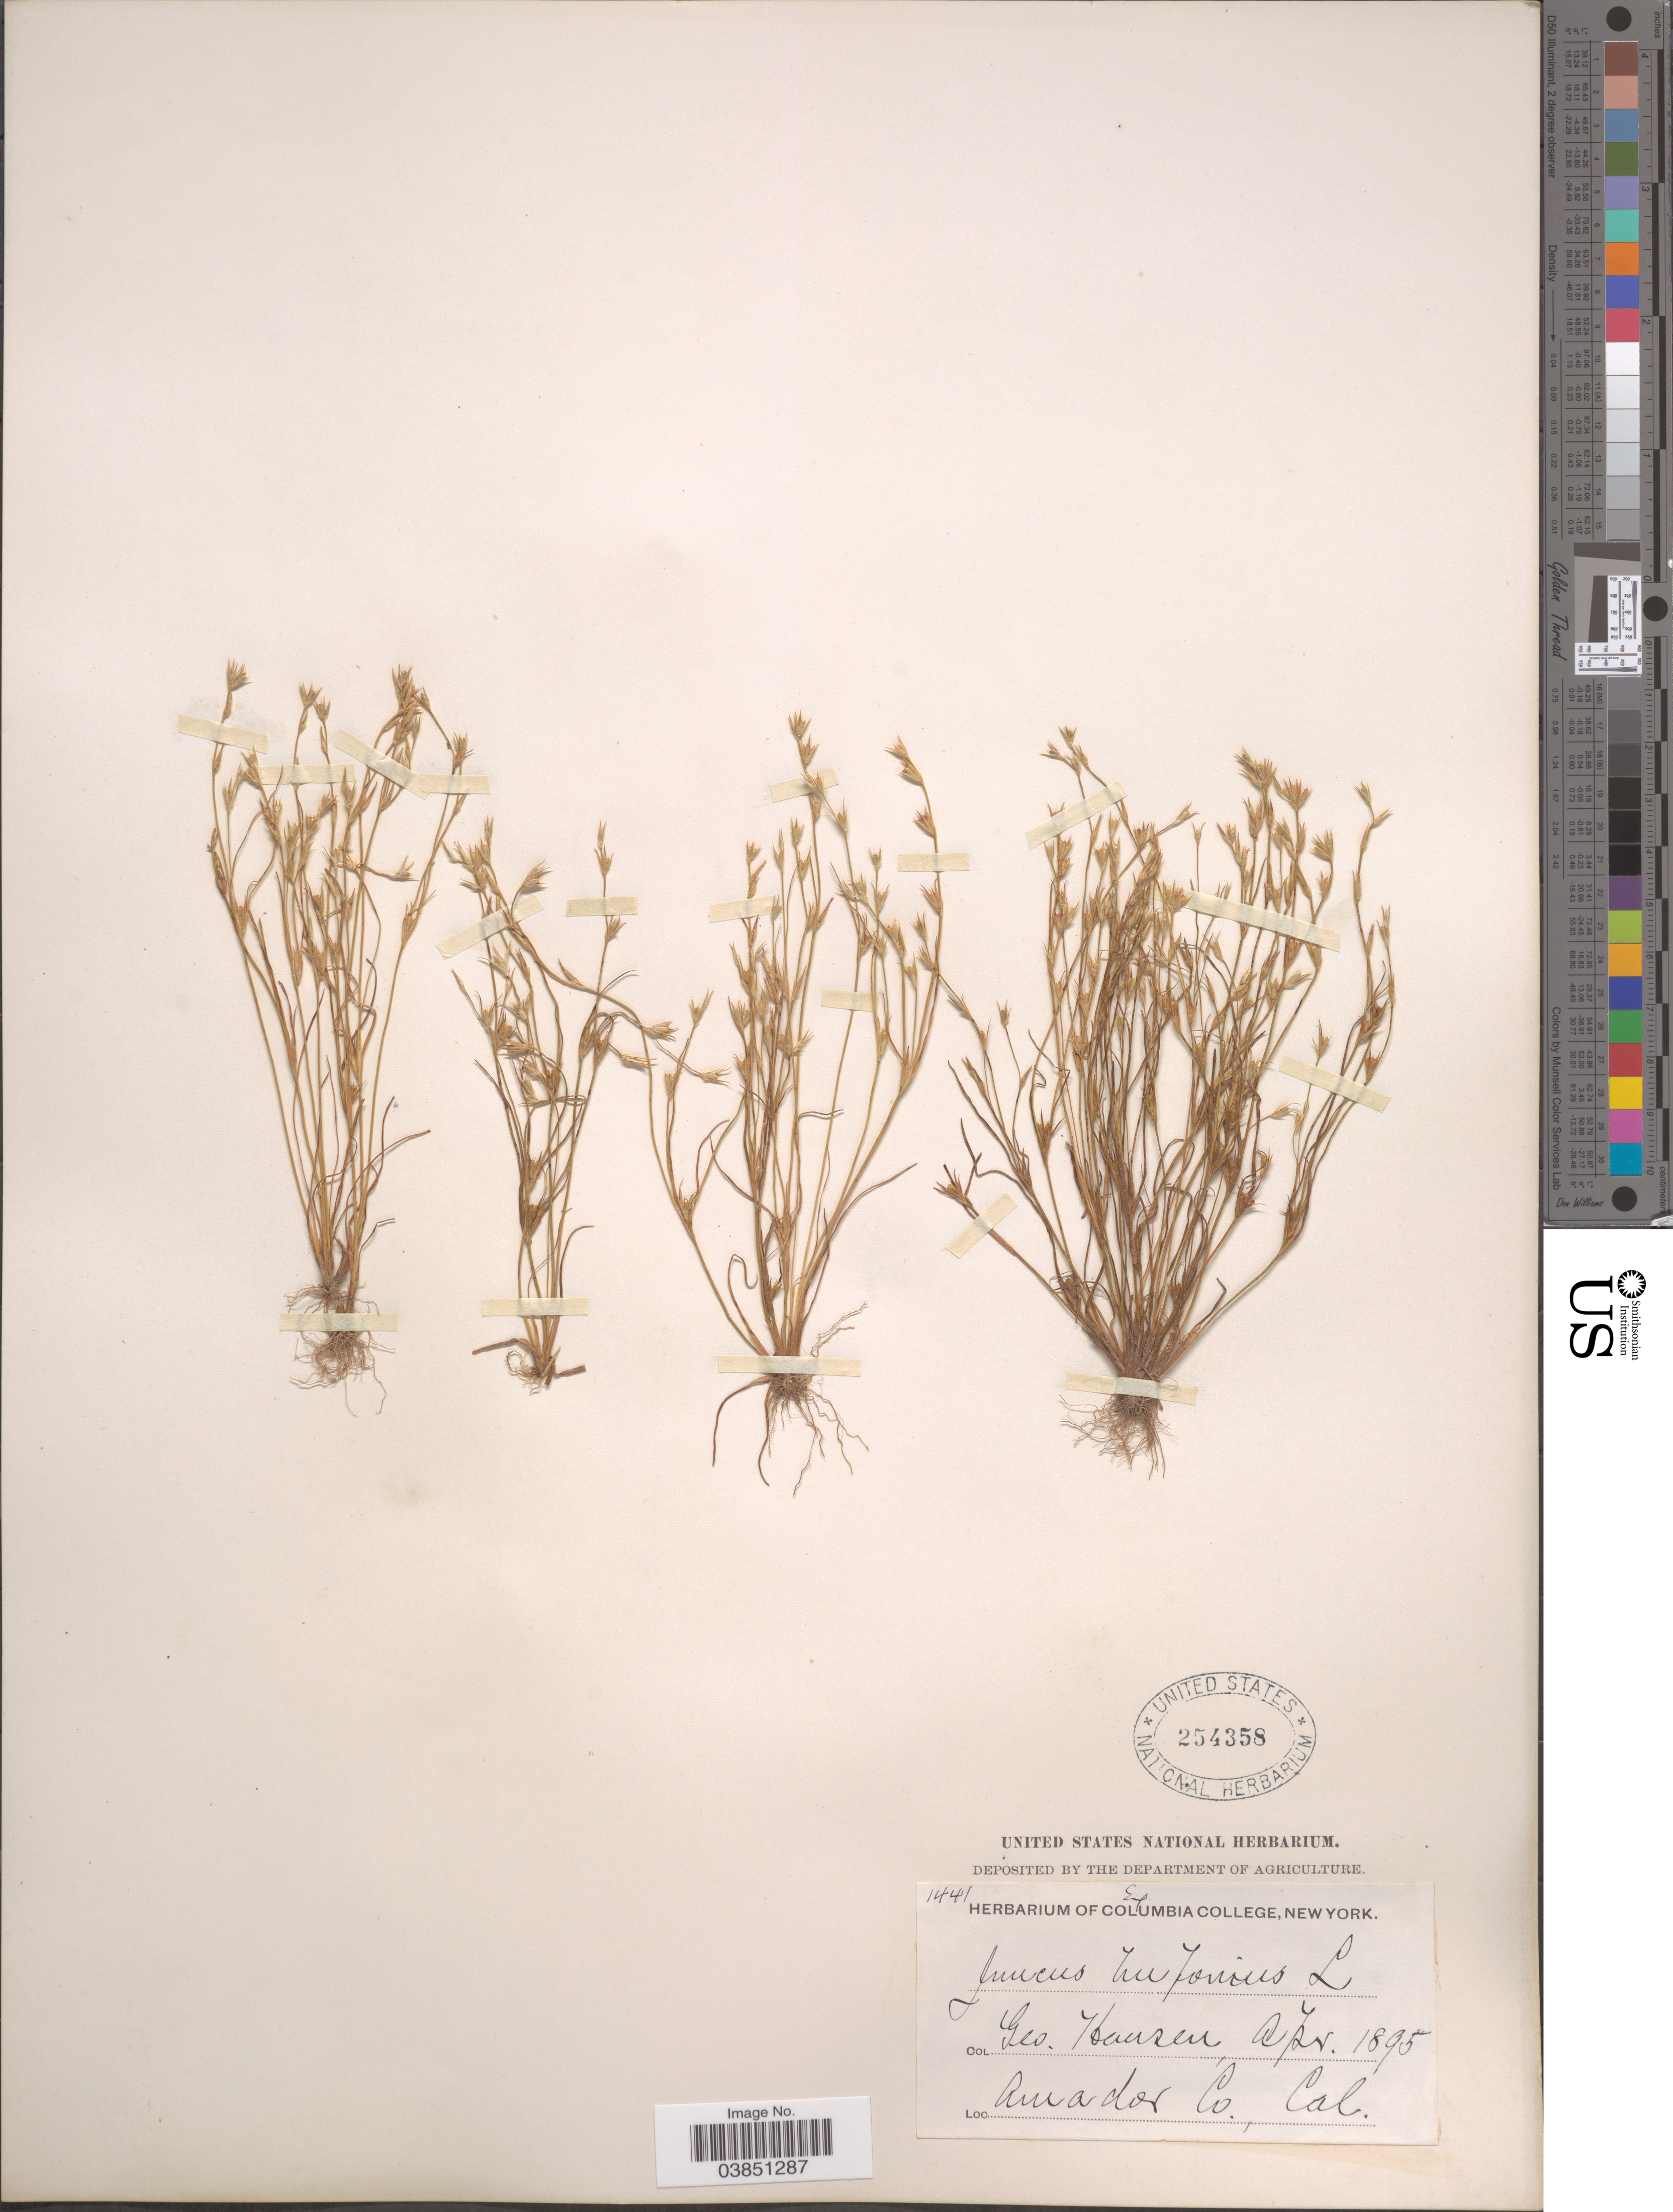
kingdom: Plantae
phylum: Tracheophyta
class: Liliopsida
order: Poales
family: Juncaceae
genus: Juncus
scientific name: Juncus bufonius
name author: L.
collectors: G. Hansen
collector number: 1441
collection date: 1895-04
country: United States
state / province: California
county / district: Amador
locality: Amador Co.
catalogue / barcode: US 254358